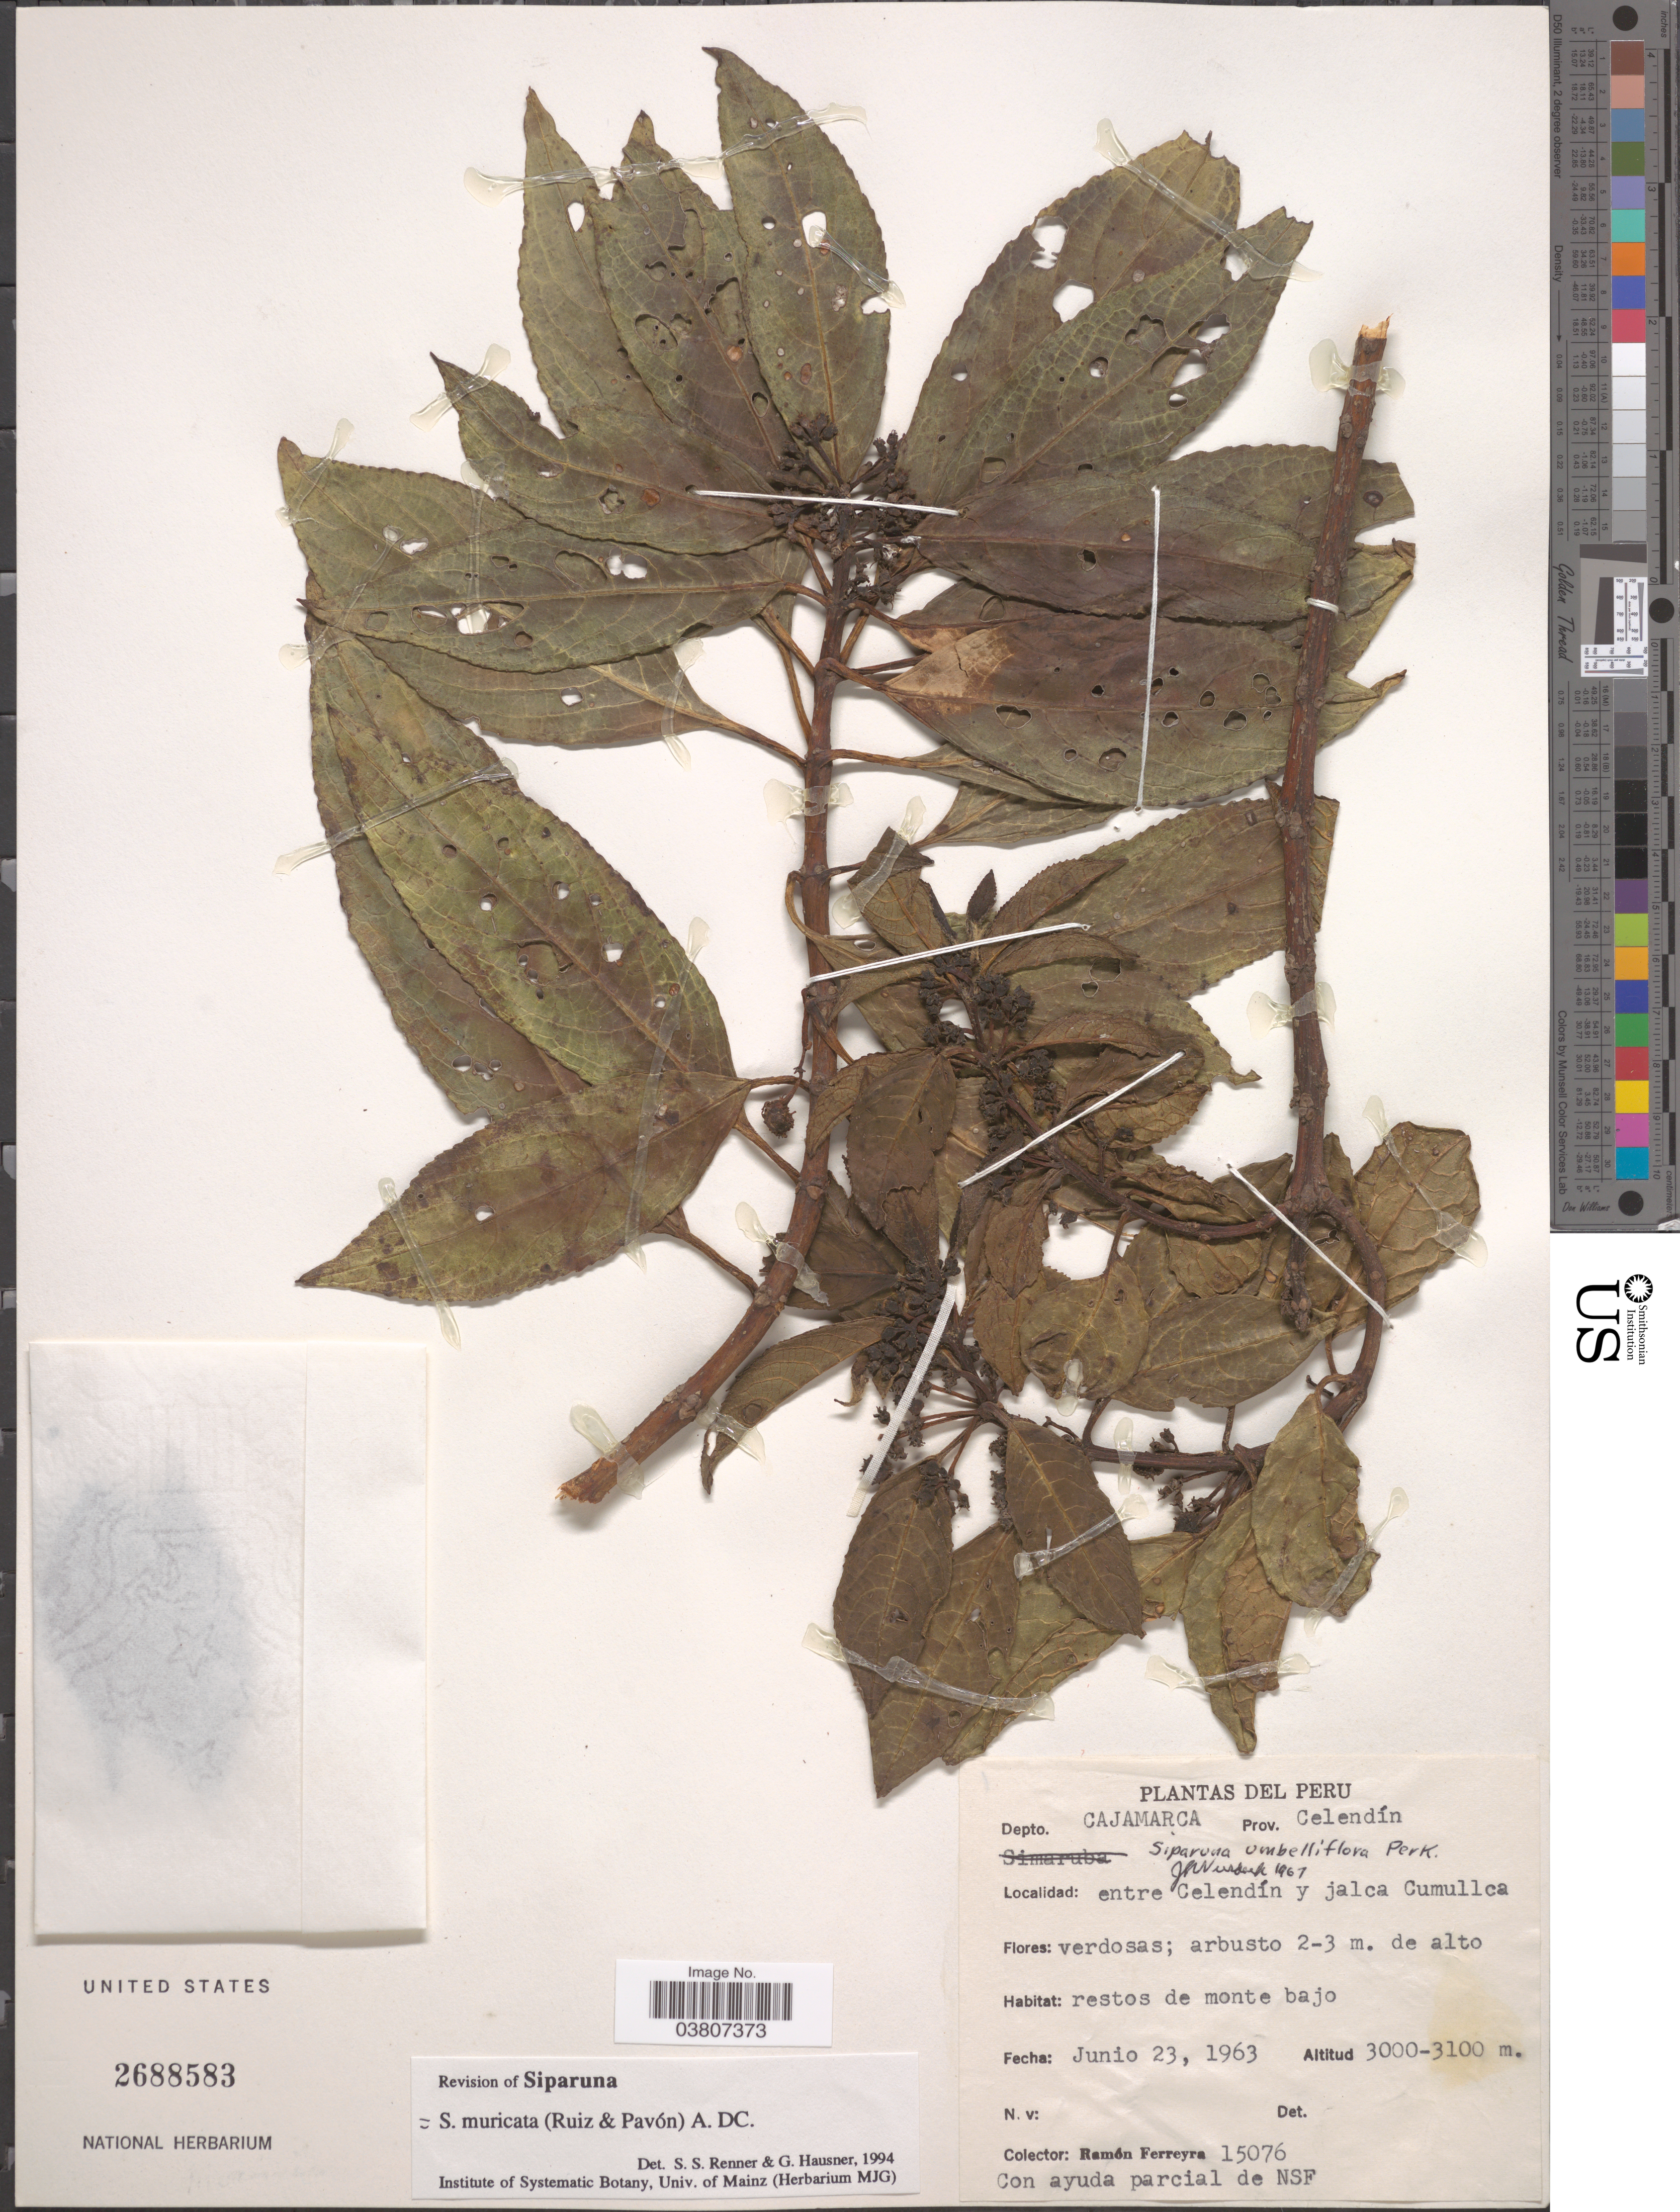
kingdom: Plantae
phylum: Tracheophyta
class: Magnoliopsida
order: Laurales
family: Siparunaceae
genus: Siparuna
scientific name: Siparuna muricata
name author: (Ruiz & Pav.) A. DC.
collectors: R. A. Ferreyra & NSF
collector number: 15076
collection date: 1963-06-23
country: Peru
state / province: Cajamarca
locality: Depto. Cajamarca. Prov. Celendín. Entre Celendín y jalca Cumullca.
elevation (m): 3000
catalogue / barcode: US 2688583